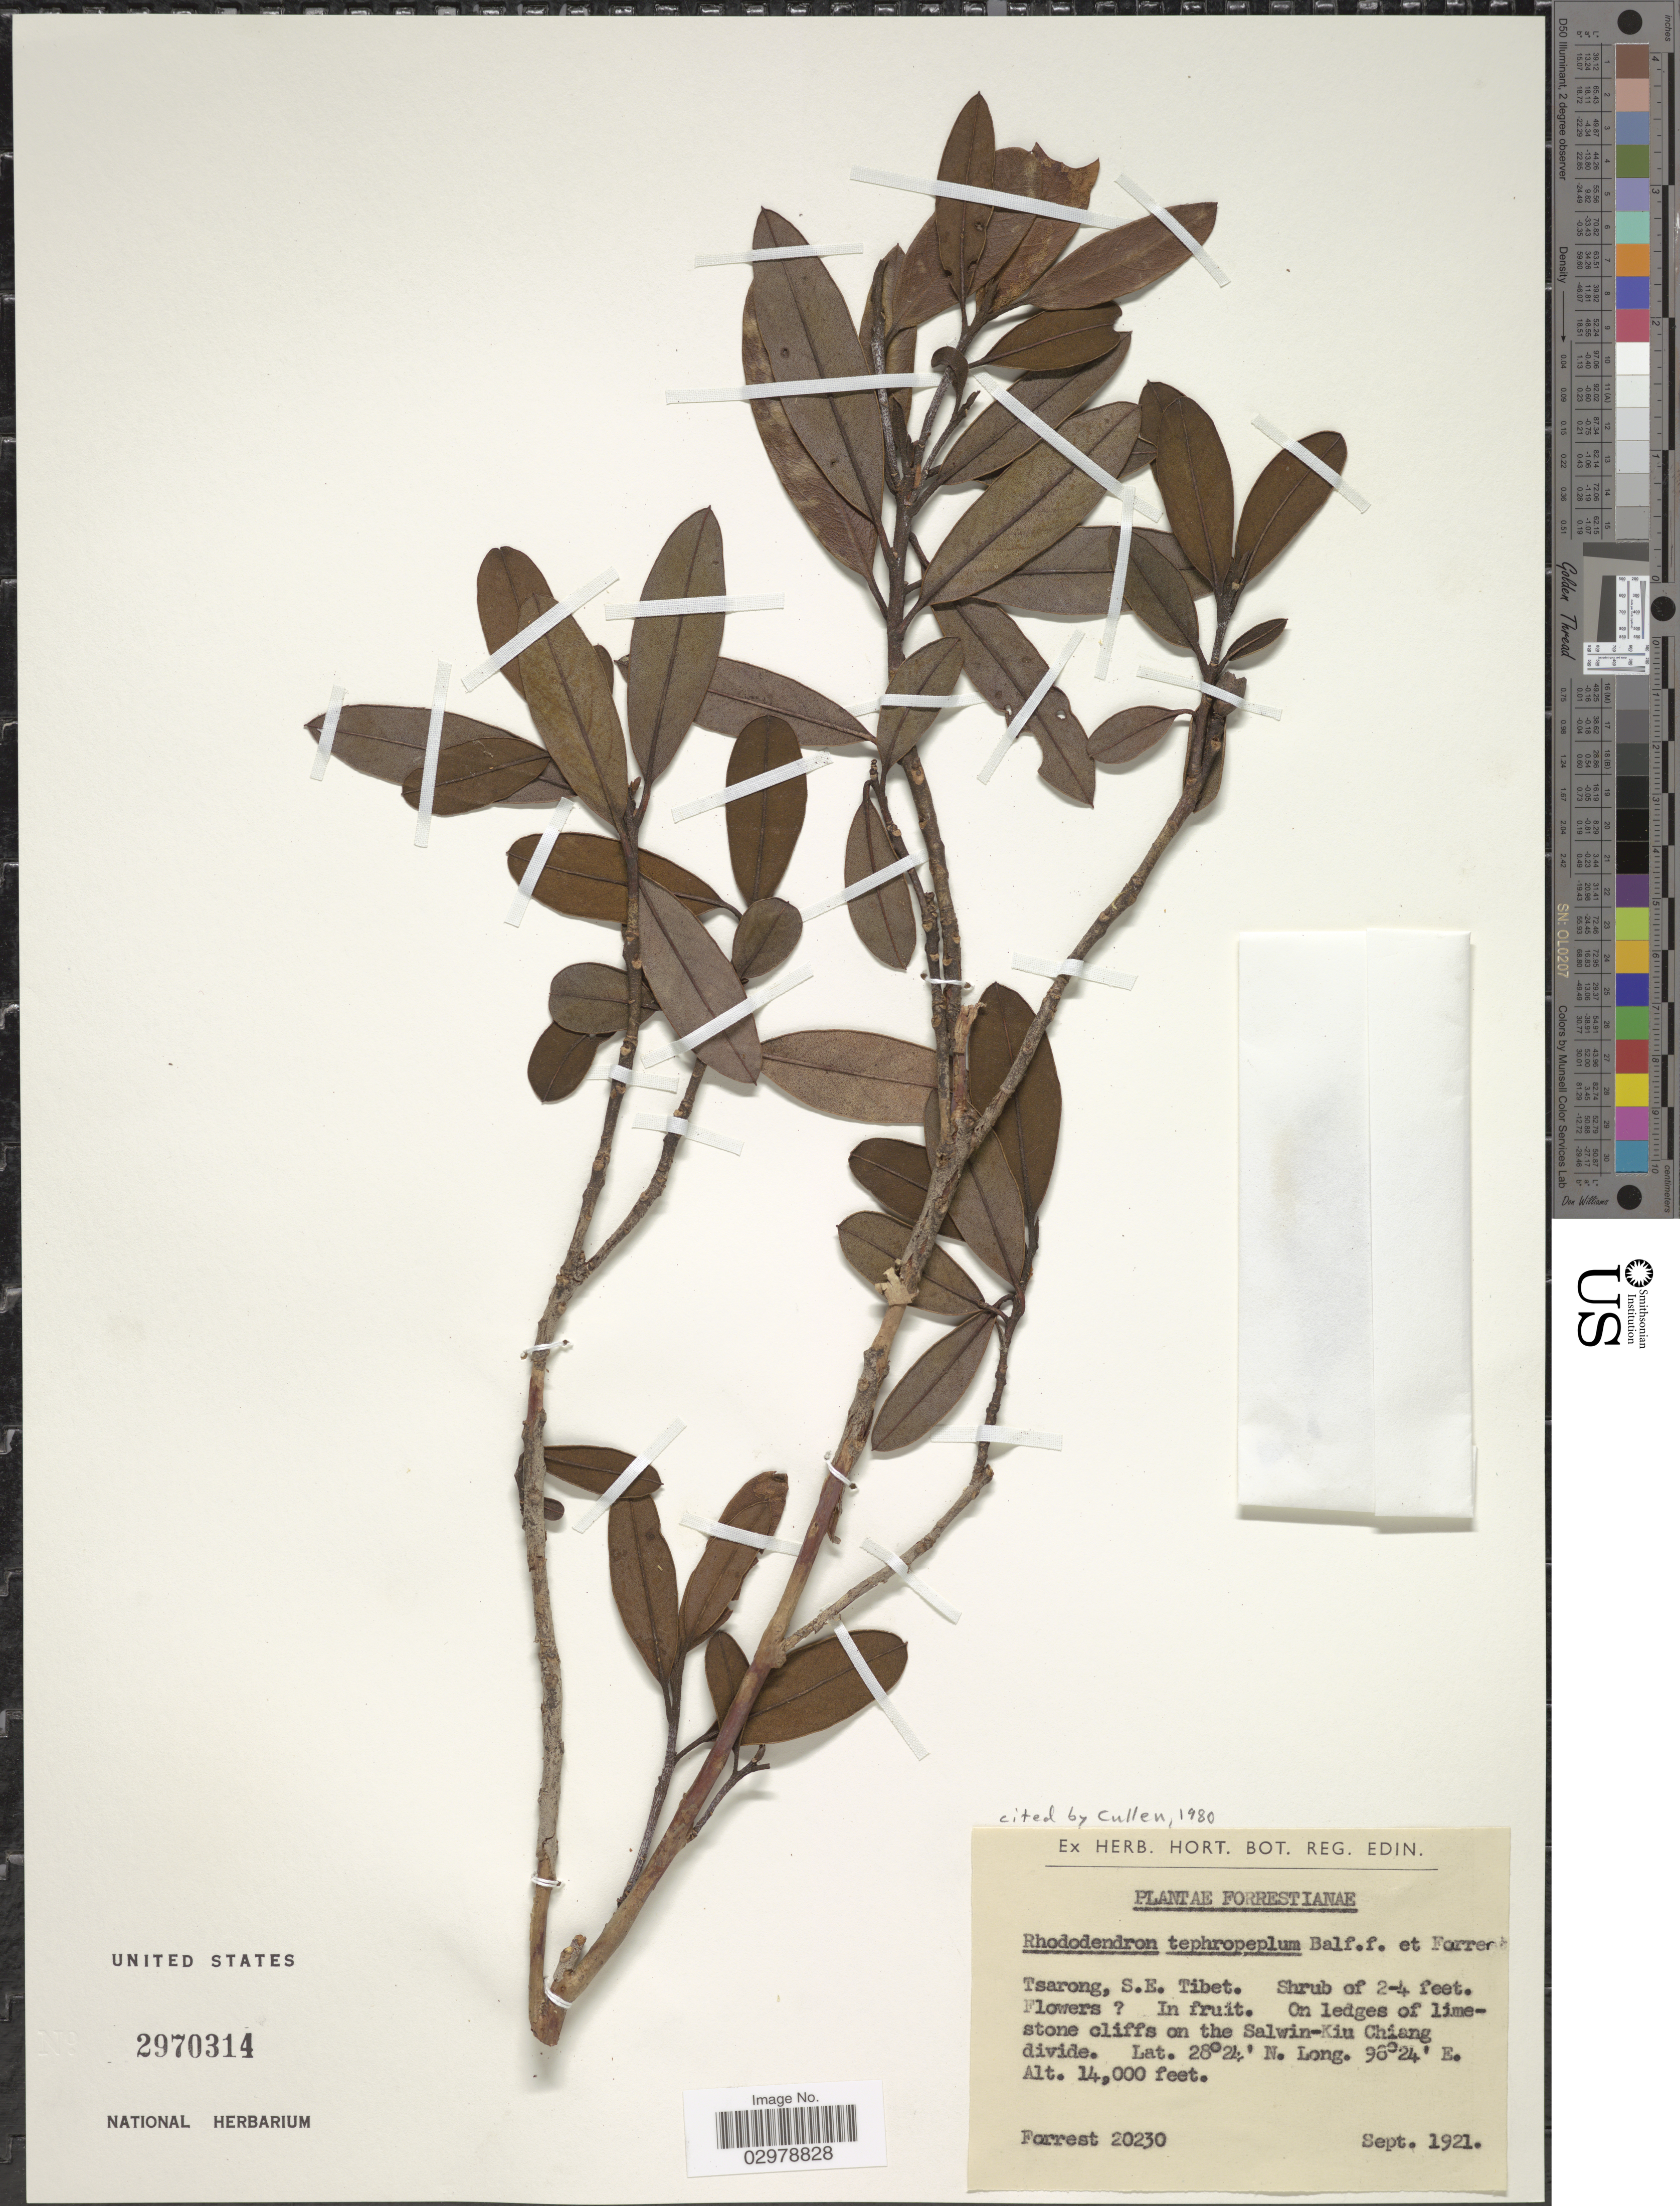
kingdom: Plantae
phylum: Tracheophyta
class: Magnoliopsida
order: Ericales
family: Ericaceae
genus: Rhododendron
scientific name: Rhododendron tephropeplum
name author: Balf. f. & Farrer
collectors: -. Forrest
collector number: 20230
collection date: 1921-09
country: China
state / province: Xizang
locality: Tsarong, S.E. Tibet. On the Salwin-Kiu Chiang divide.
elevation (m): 4267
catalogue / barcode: US 2970314